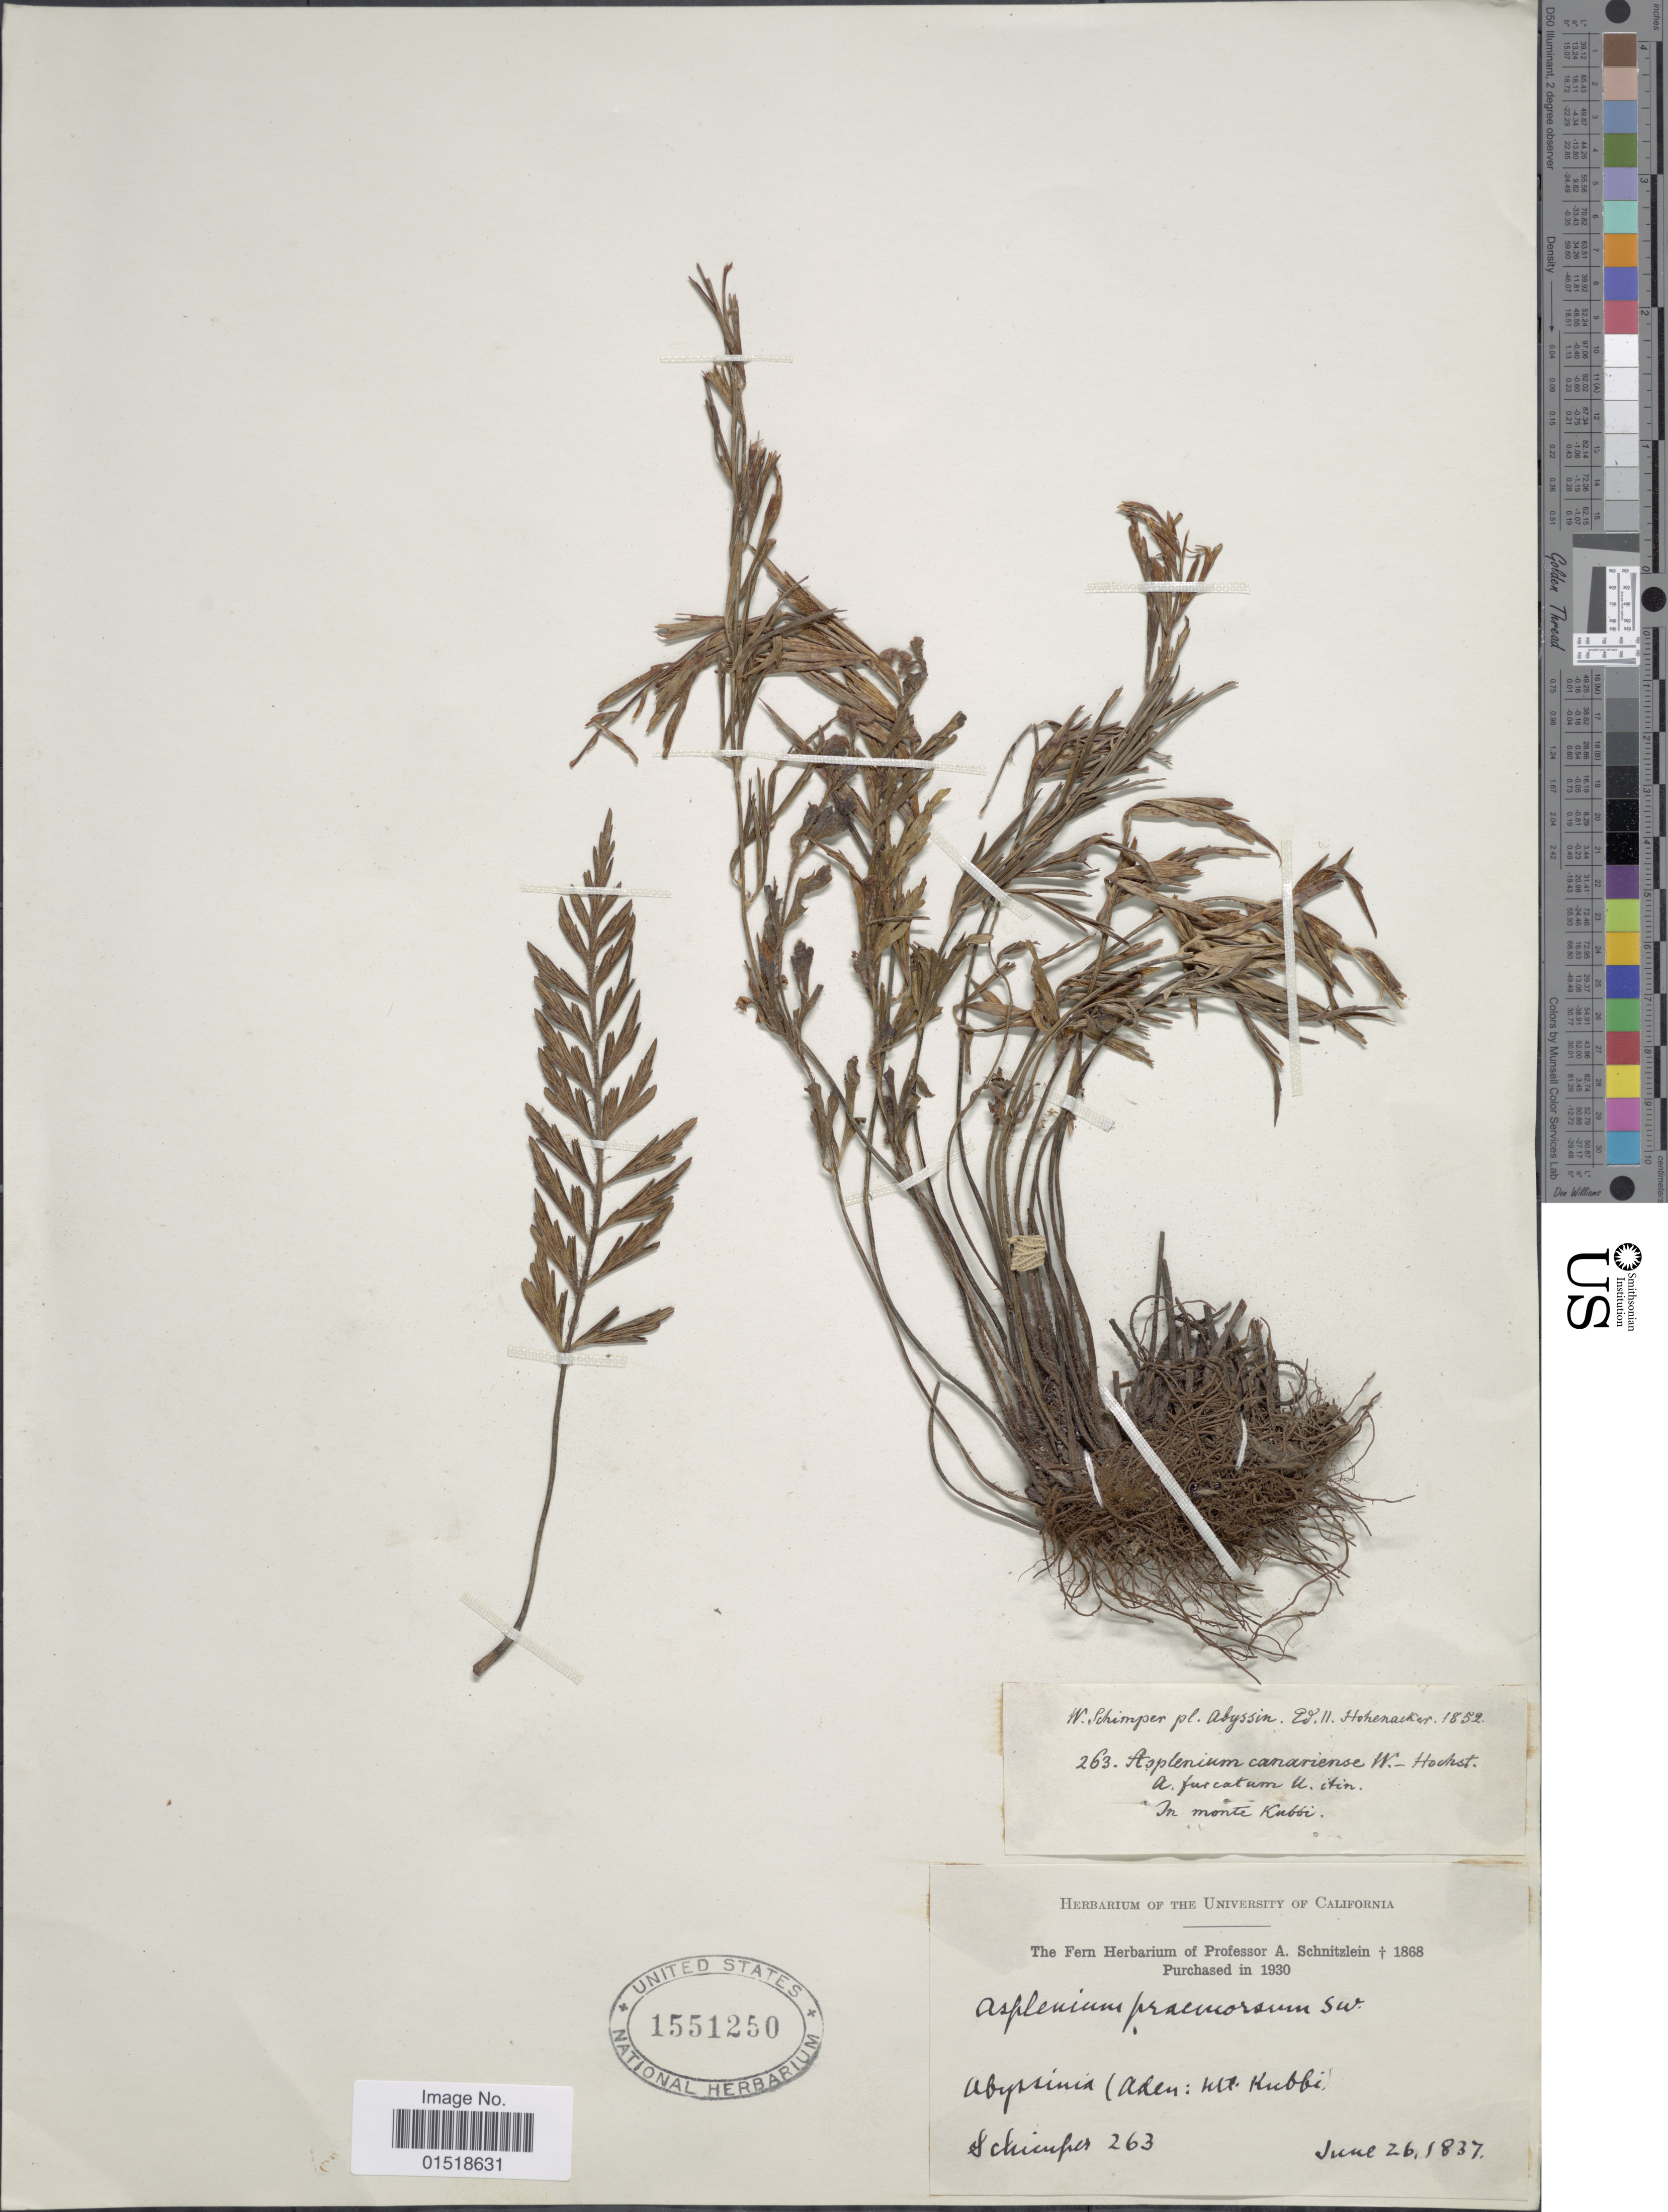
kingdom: Plantae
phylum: Tracheophyta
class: Polypodiopsida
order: Polypodiales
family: Aspleniaceae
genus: Asplenium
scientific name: Asplenium aethiopicum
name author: (Burm. f.) Bech.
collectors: -. Schimper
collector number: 263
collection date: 1837-06-26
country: Eritrea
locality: Abyssinia (Aden: Mt. Kubbi).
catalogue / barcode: US 1551250